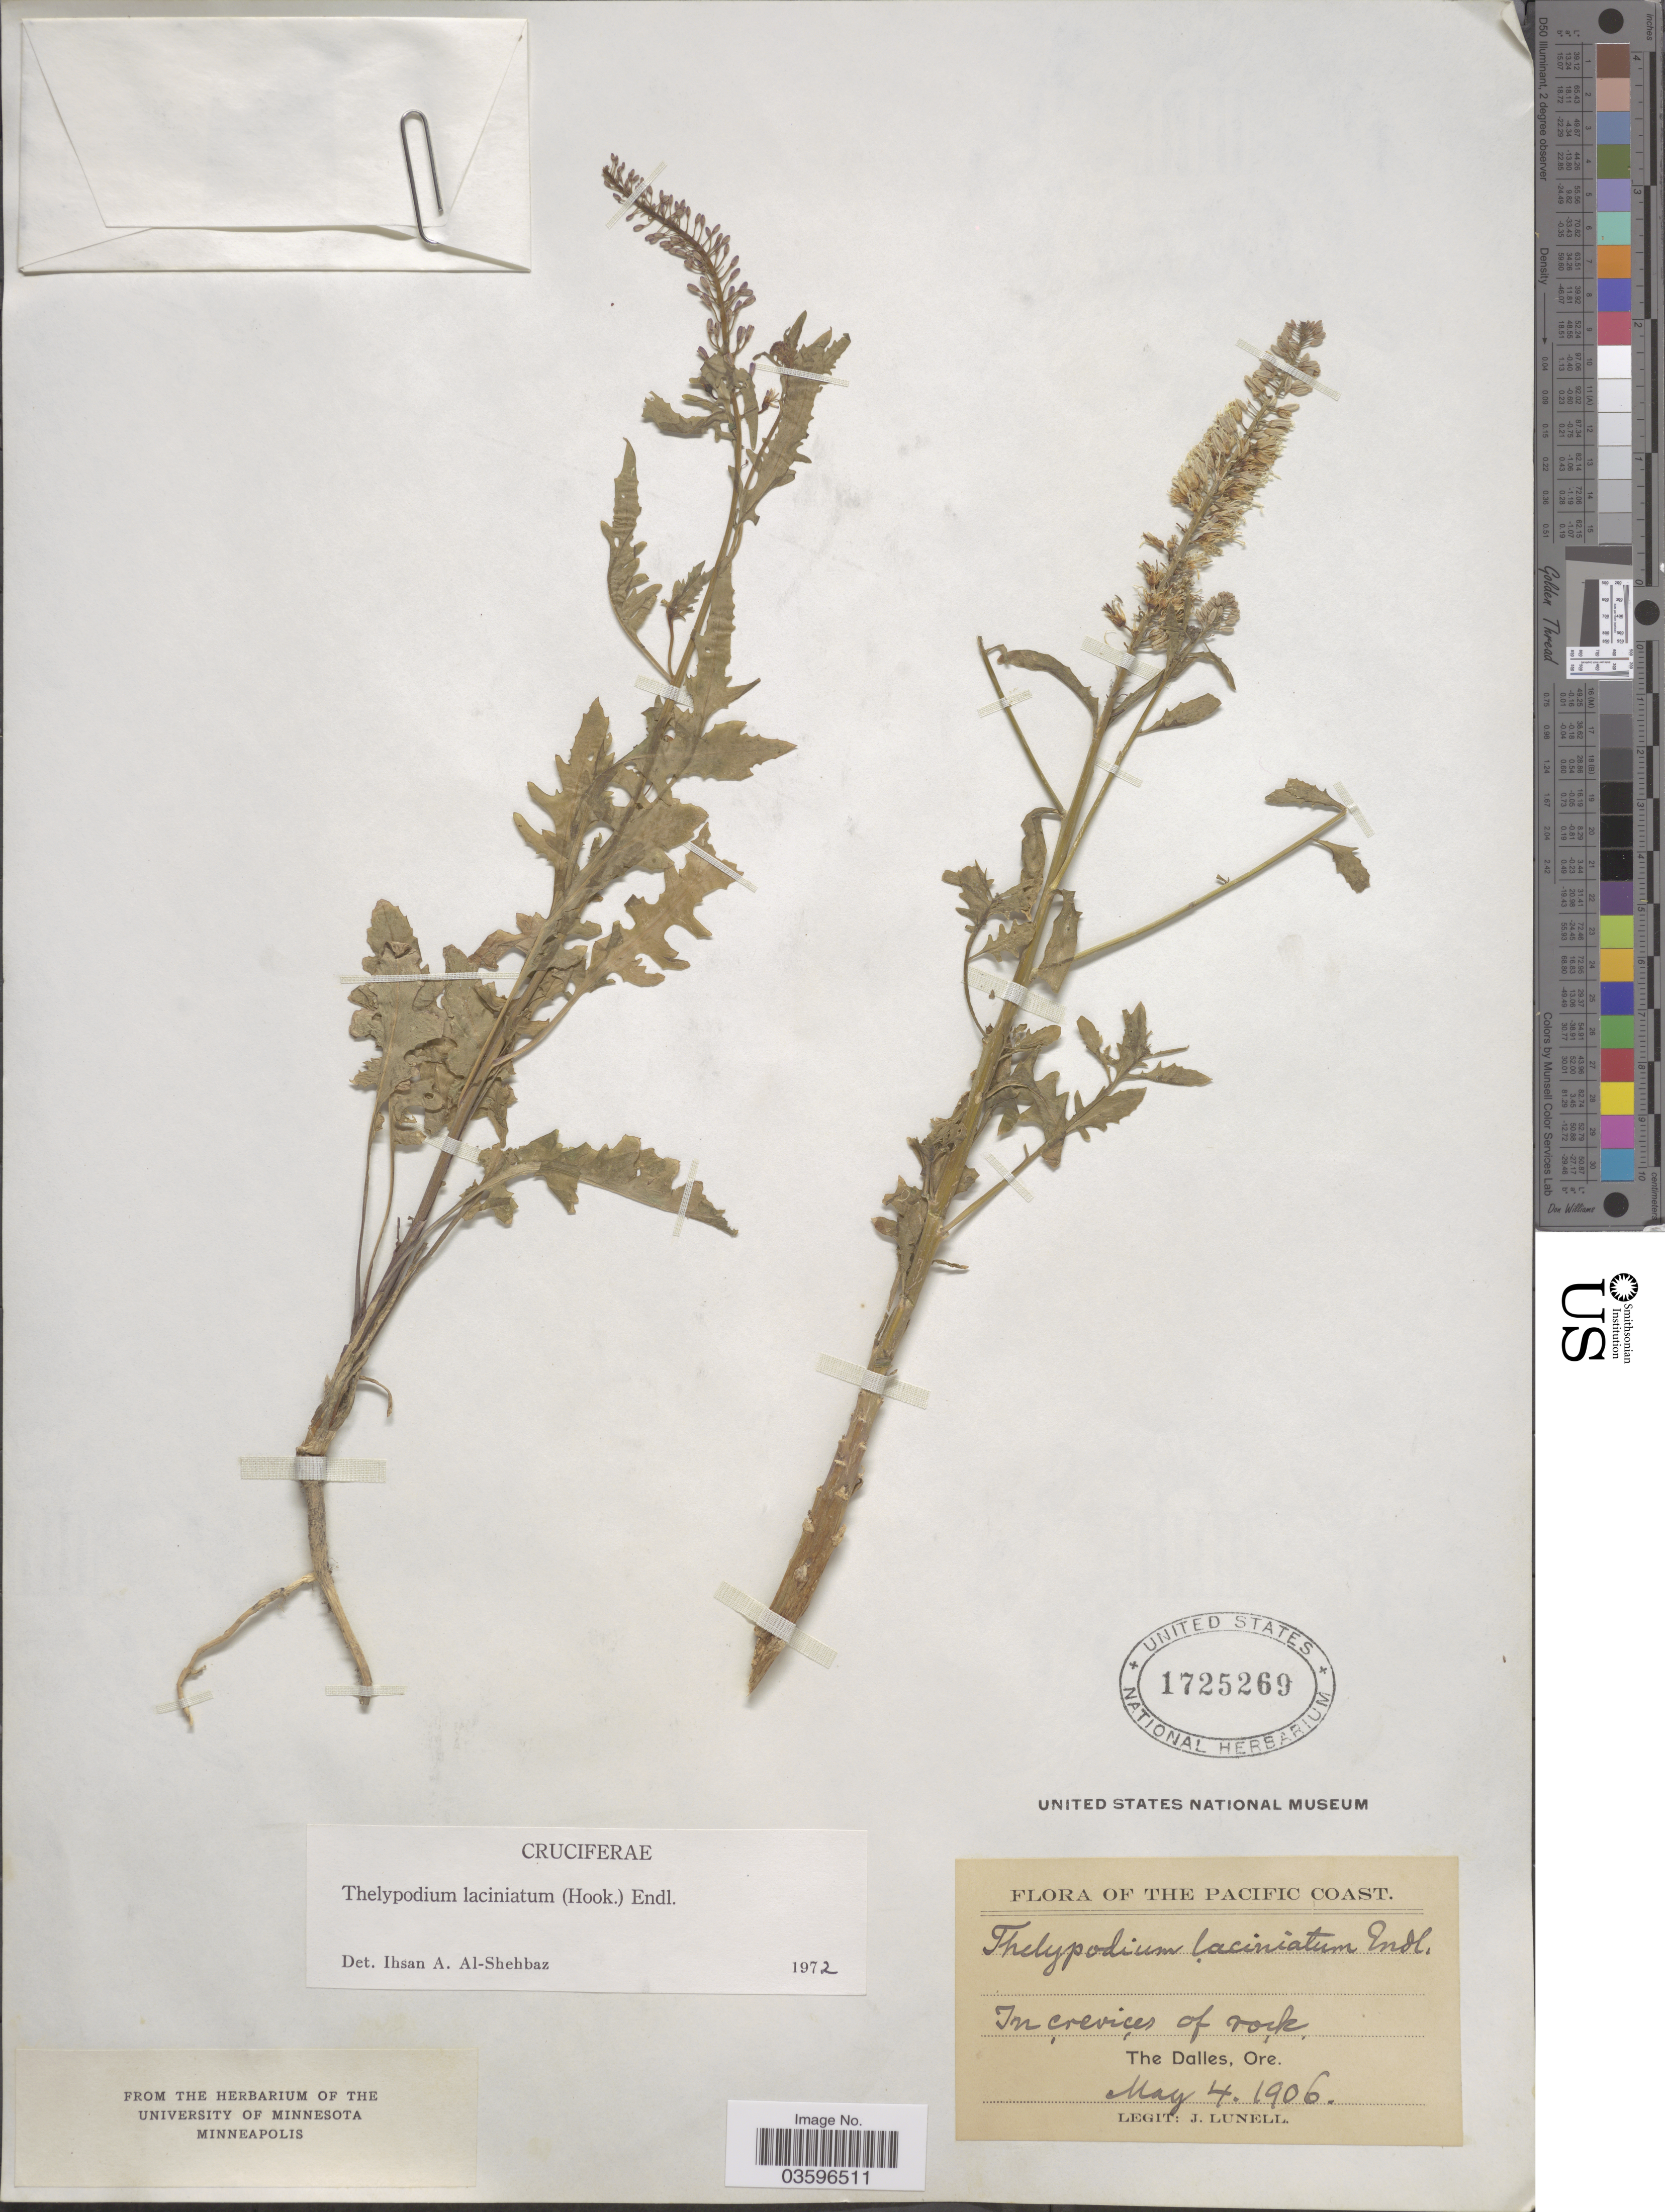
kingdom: Plantae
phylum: Tracheophyta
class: Magnoliopsida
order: Brassicales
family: Brassicaceae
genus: Thelypodium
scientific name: Thelypodium laciniatum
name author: (Hook.) Endl.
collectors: J. Lunell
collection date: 1906-05-04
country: United States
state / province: Oregon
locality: The Pacific Coast. In crevices of rock. The Dalles.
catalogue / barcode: US 1725269